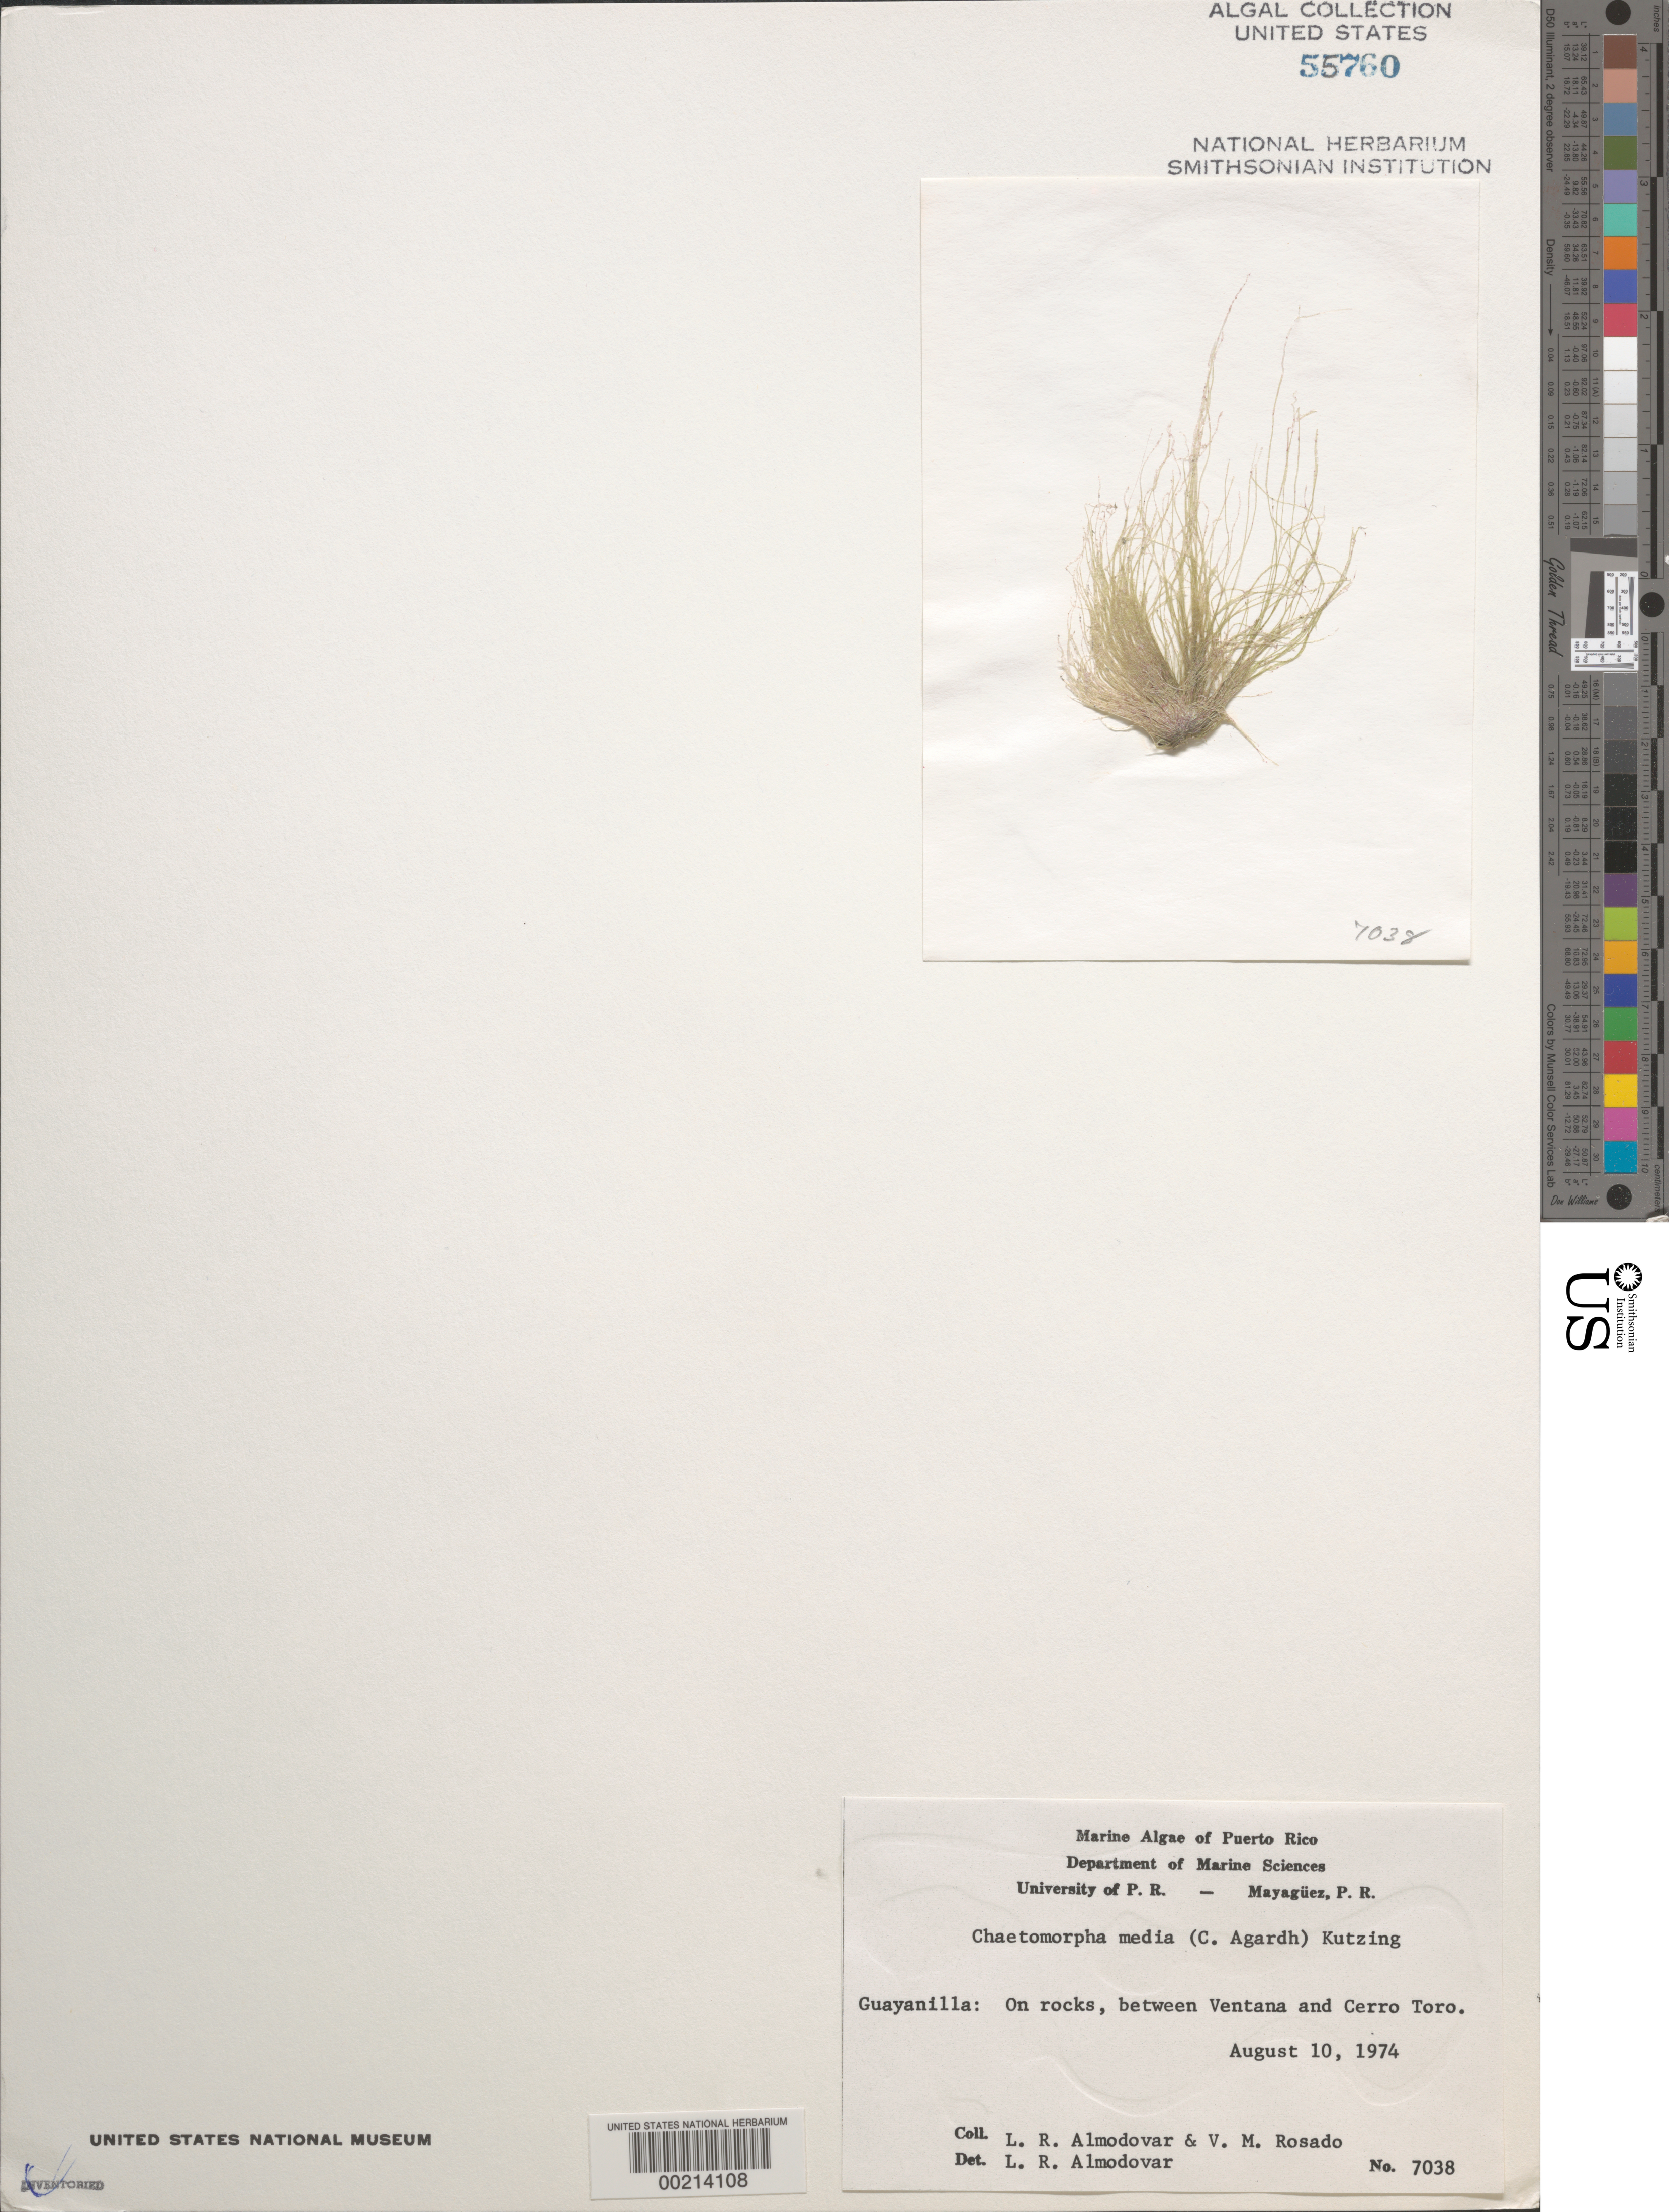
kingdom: Plantae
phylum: Chlorophyta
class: Ulvophyceae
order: Cladophorales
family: Cladophoraceae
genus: Chaetomorpha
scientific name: Chaetomorpha melagonium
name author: (F. Weber & D. Mohr) Kützing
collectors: L. Almodovar & V. Rosado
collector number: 7038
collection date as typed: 10 Aug 1974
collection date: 1974-08-10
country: Puerto Rico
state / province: Guayanilla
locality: Between ventana and cerro toro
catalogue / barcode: US 55760